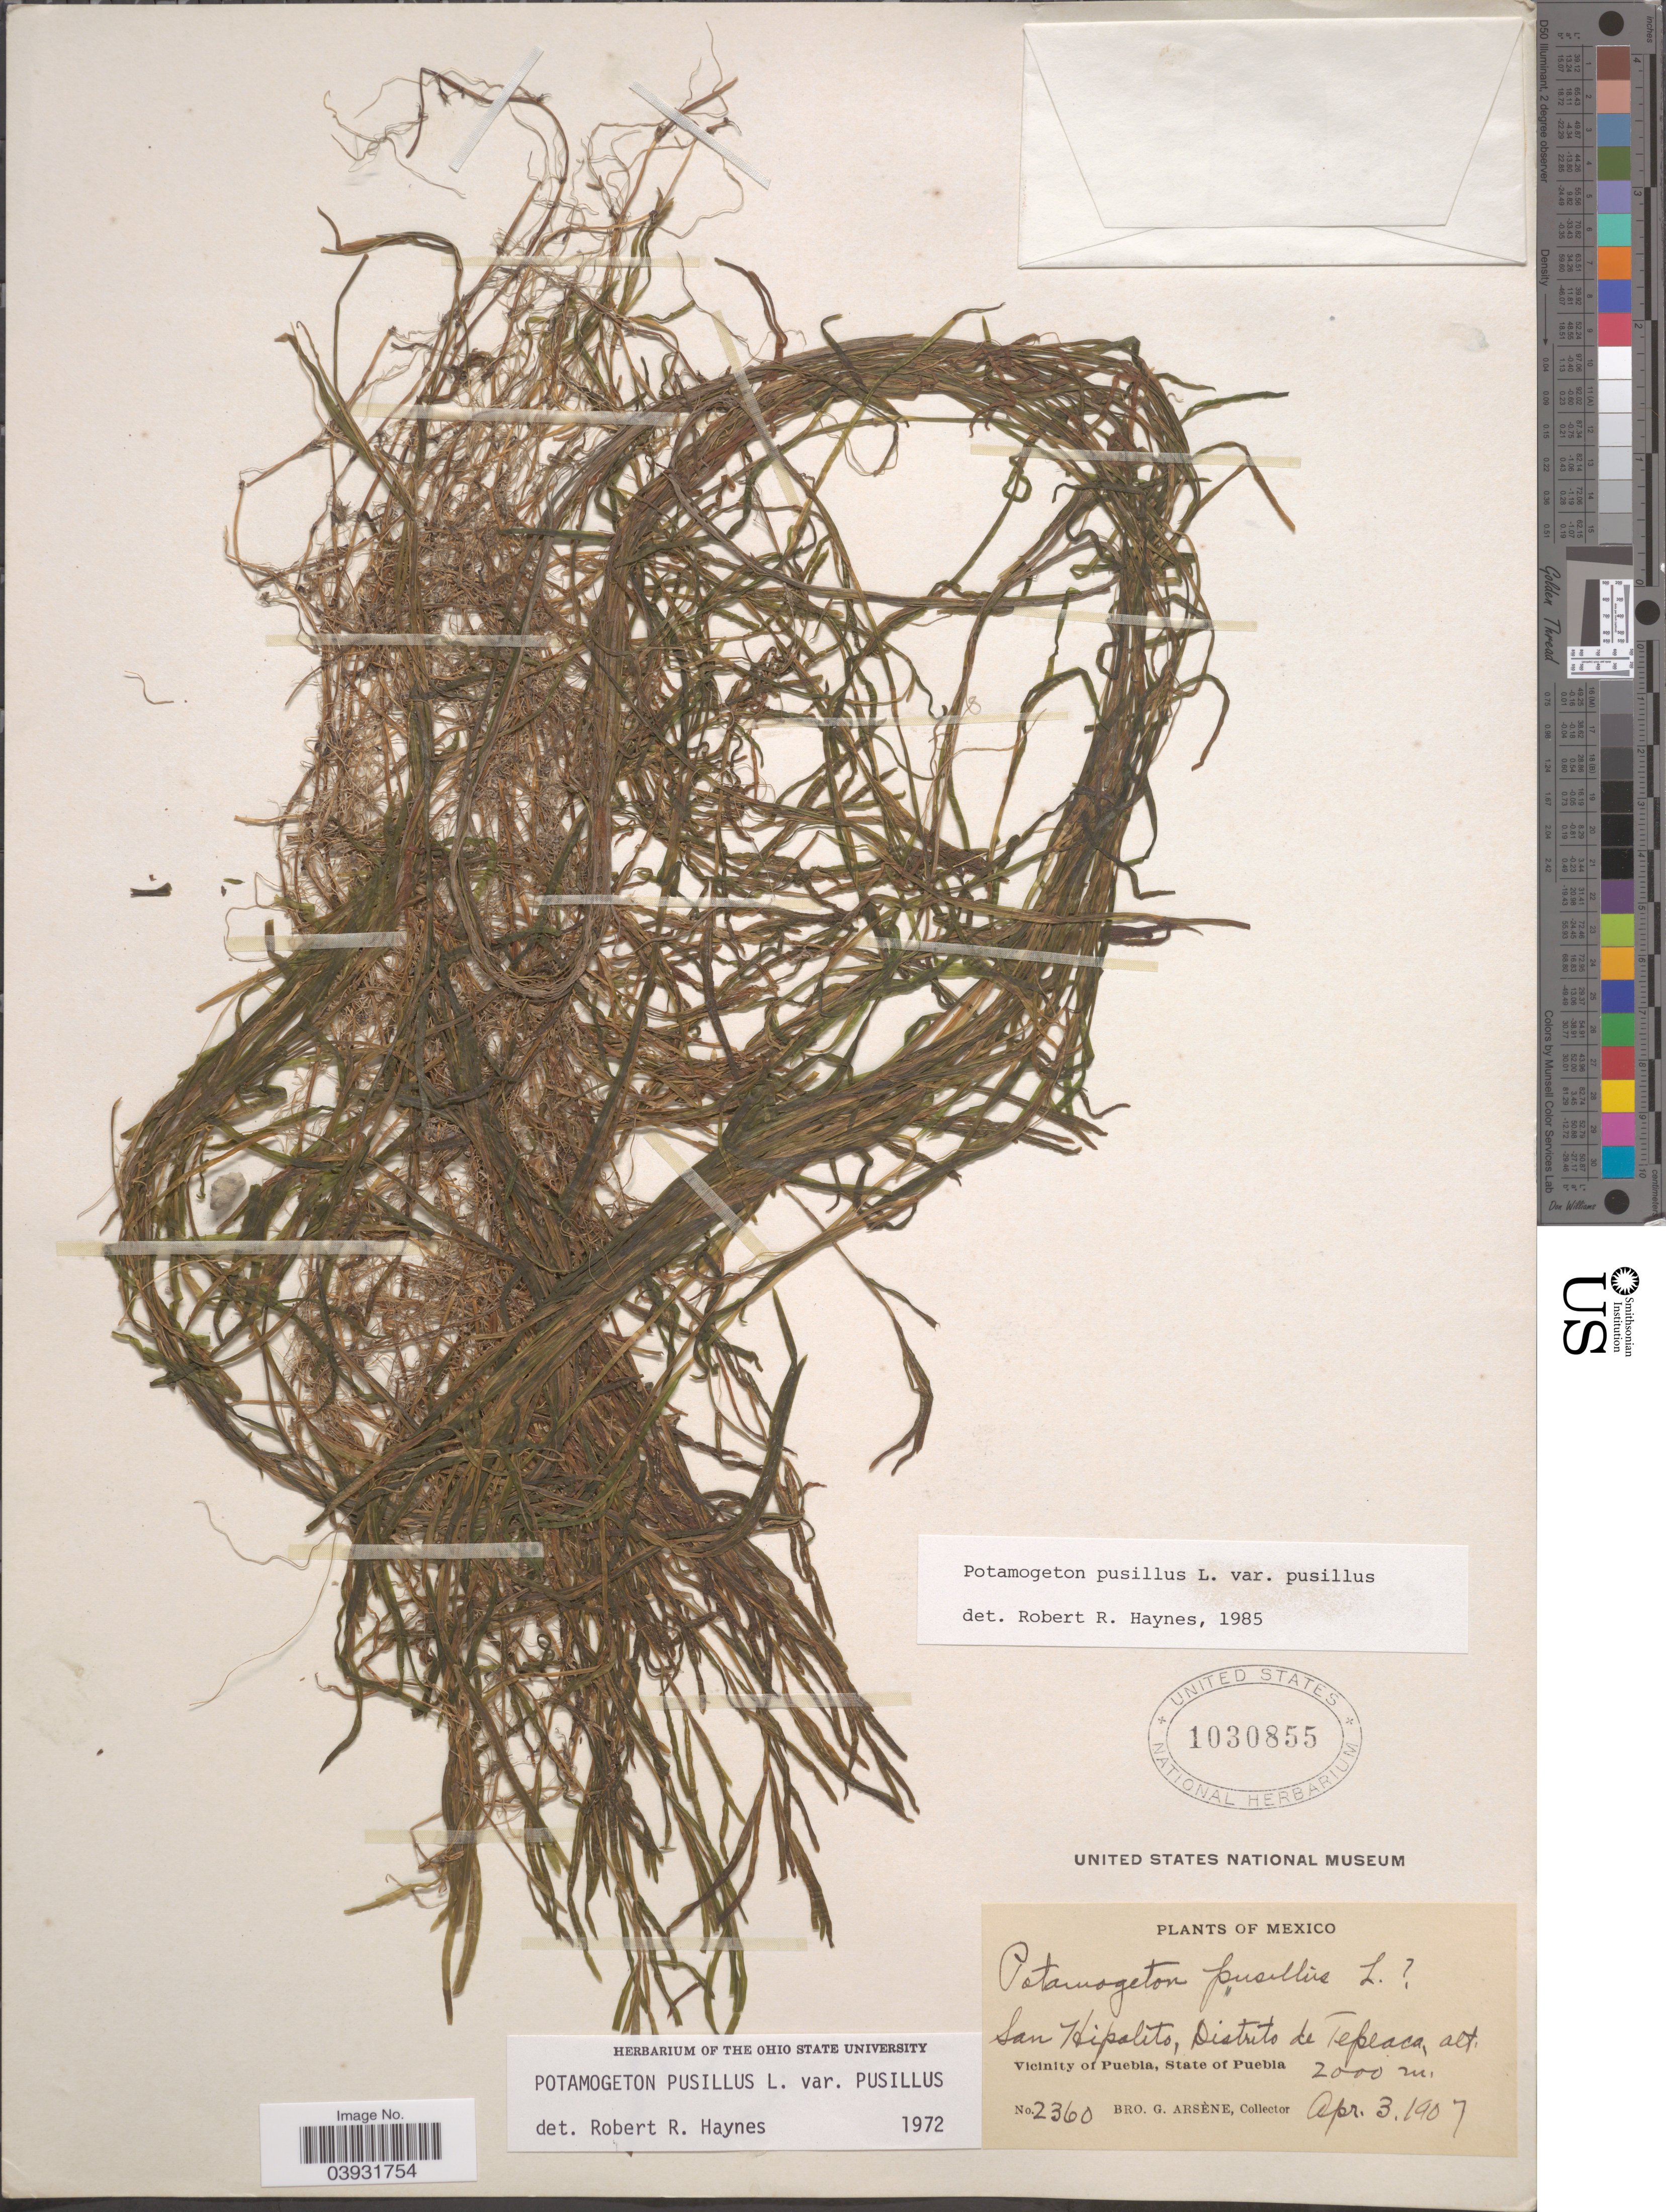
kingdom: Plantae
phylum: Tracheophyta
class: Liliopsida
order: Alismatales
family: Potamogetonaceae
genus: Potamogeton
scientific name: Potamogeton pusillus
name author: L.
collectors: Bro. G. Arsène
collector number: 2360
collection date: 1907-04-03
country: Mexico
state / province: Puebla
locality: San Hipolito, Distrito de Tepeaca. Vicinity of Puebla.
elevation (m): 2000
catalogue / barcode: US 1030855